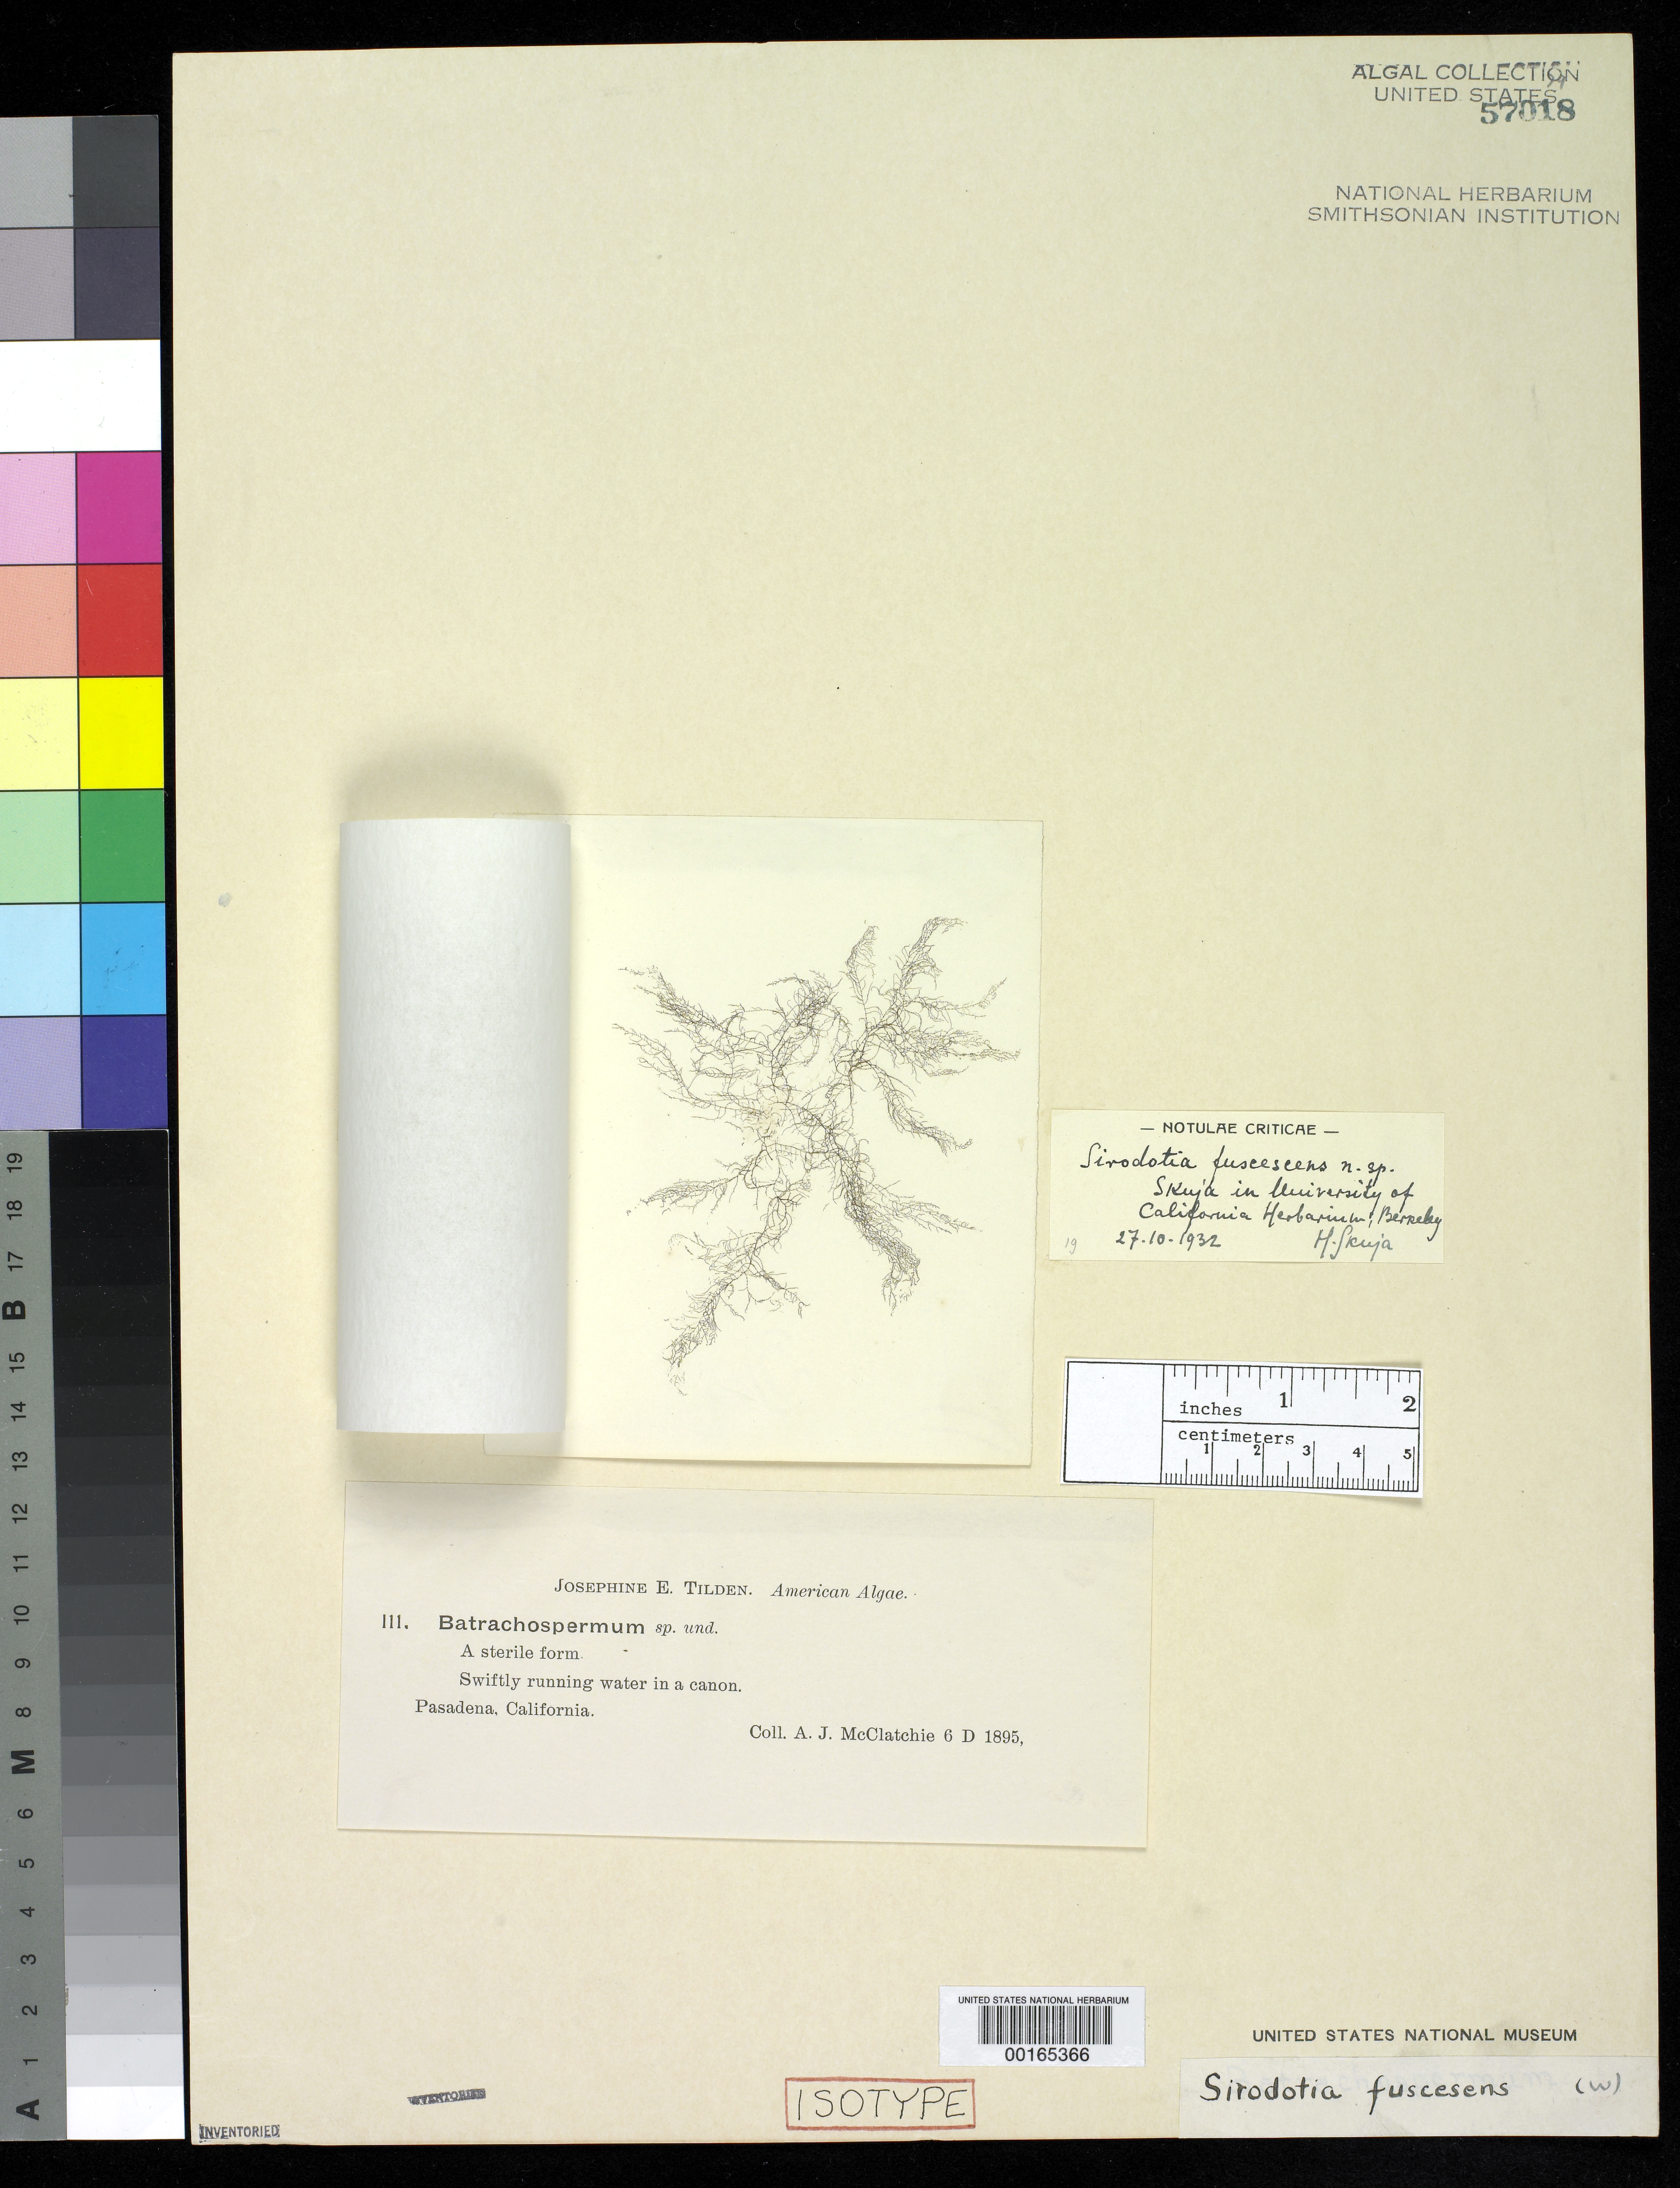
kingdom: Plantae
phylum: Rhodophyta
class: Florideophyceae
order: Batrachospermales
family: Batrachospermaceae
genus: Sirodotia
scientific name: Sirodotia fuscescens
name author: Skuja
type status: Isotype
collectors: A. J. McClatchie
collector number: JET 111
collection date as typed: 06 Dec 1895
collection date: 1895-12-06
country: United States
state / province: California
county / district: Los Angeles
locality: Pasadena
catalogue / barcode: US 57018